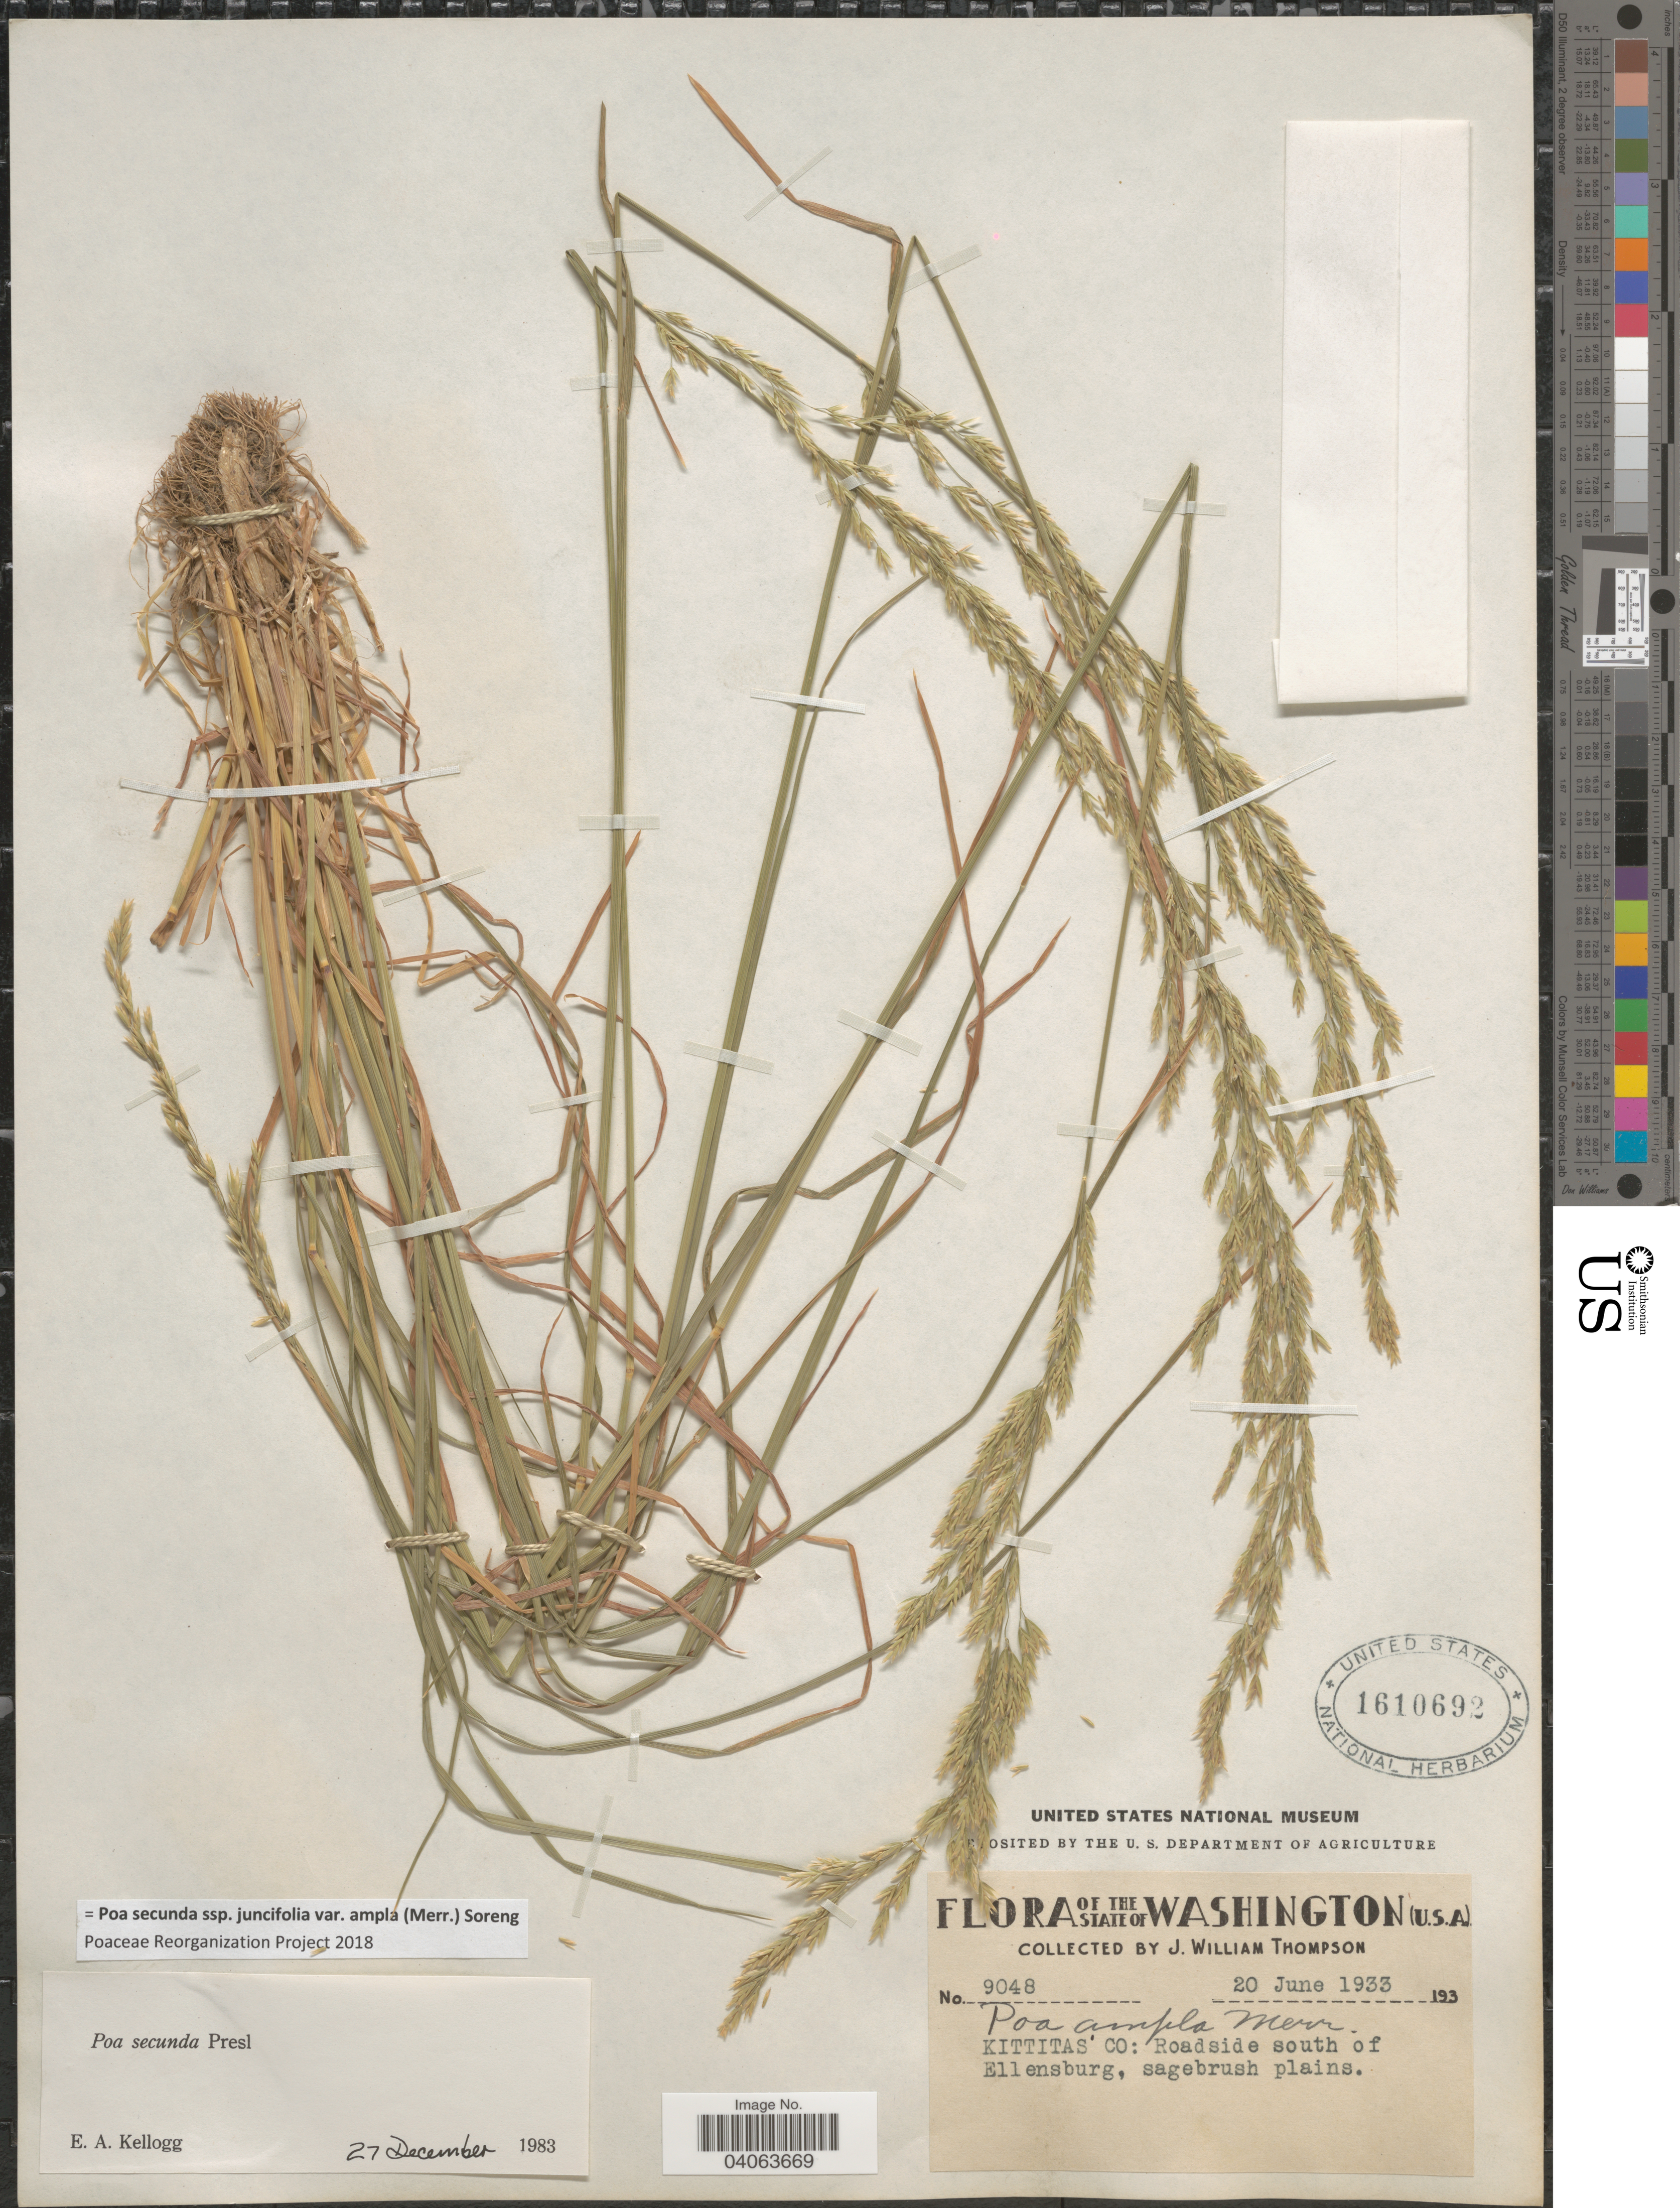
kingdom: Plantae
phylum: Tracheophyta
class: Liliopsida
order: Poales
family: Poaceae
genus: Poa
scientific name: Poa secunda subsp. juncifolia var. ampla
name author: (Merr.) Soreng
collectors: J. W. Thompson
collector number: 9048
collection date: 1933-06-20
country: United States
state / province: Washington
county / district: Kittitas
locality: Kittitas Co: Roadside south of Ellensburg, sagebrush plains.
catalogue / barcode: US 1610692